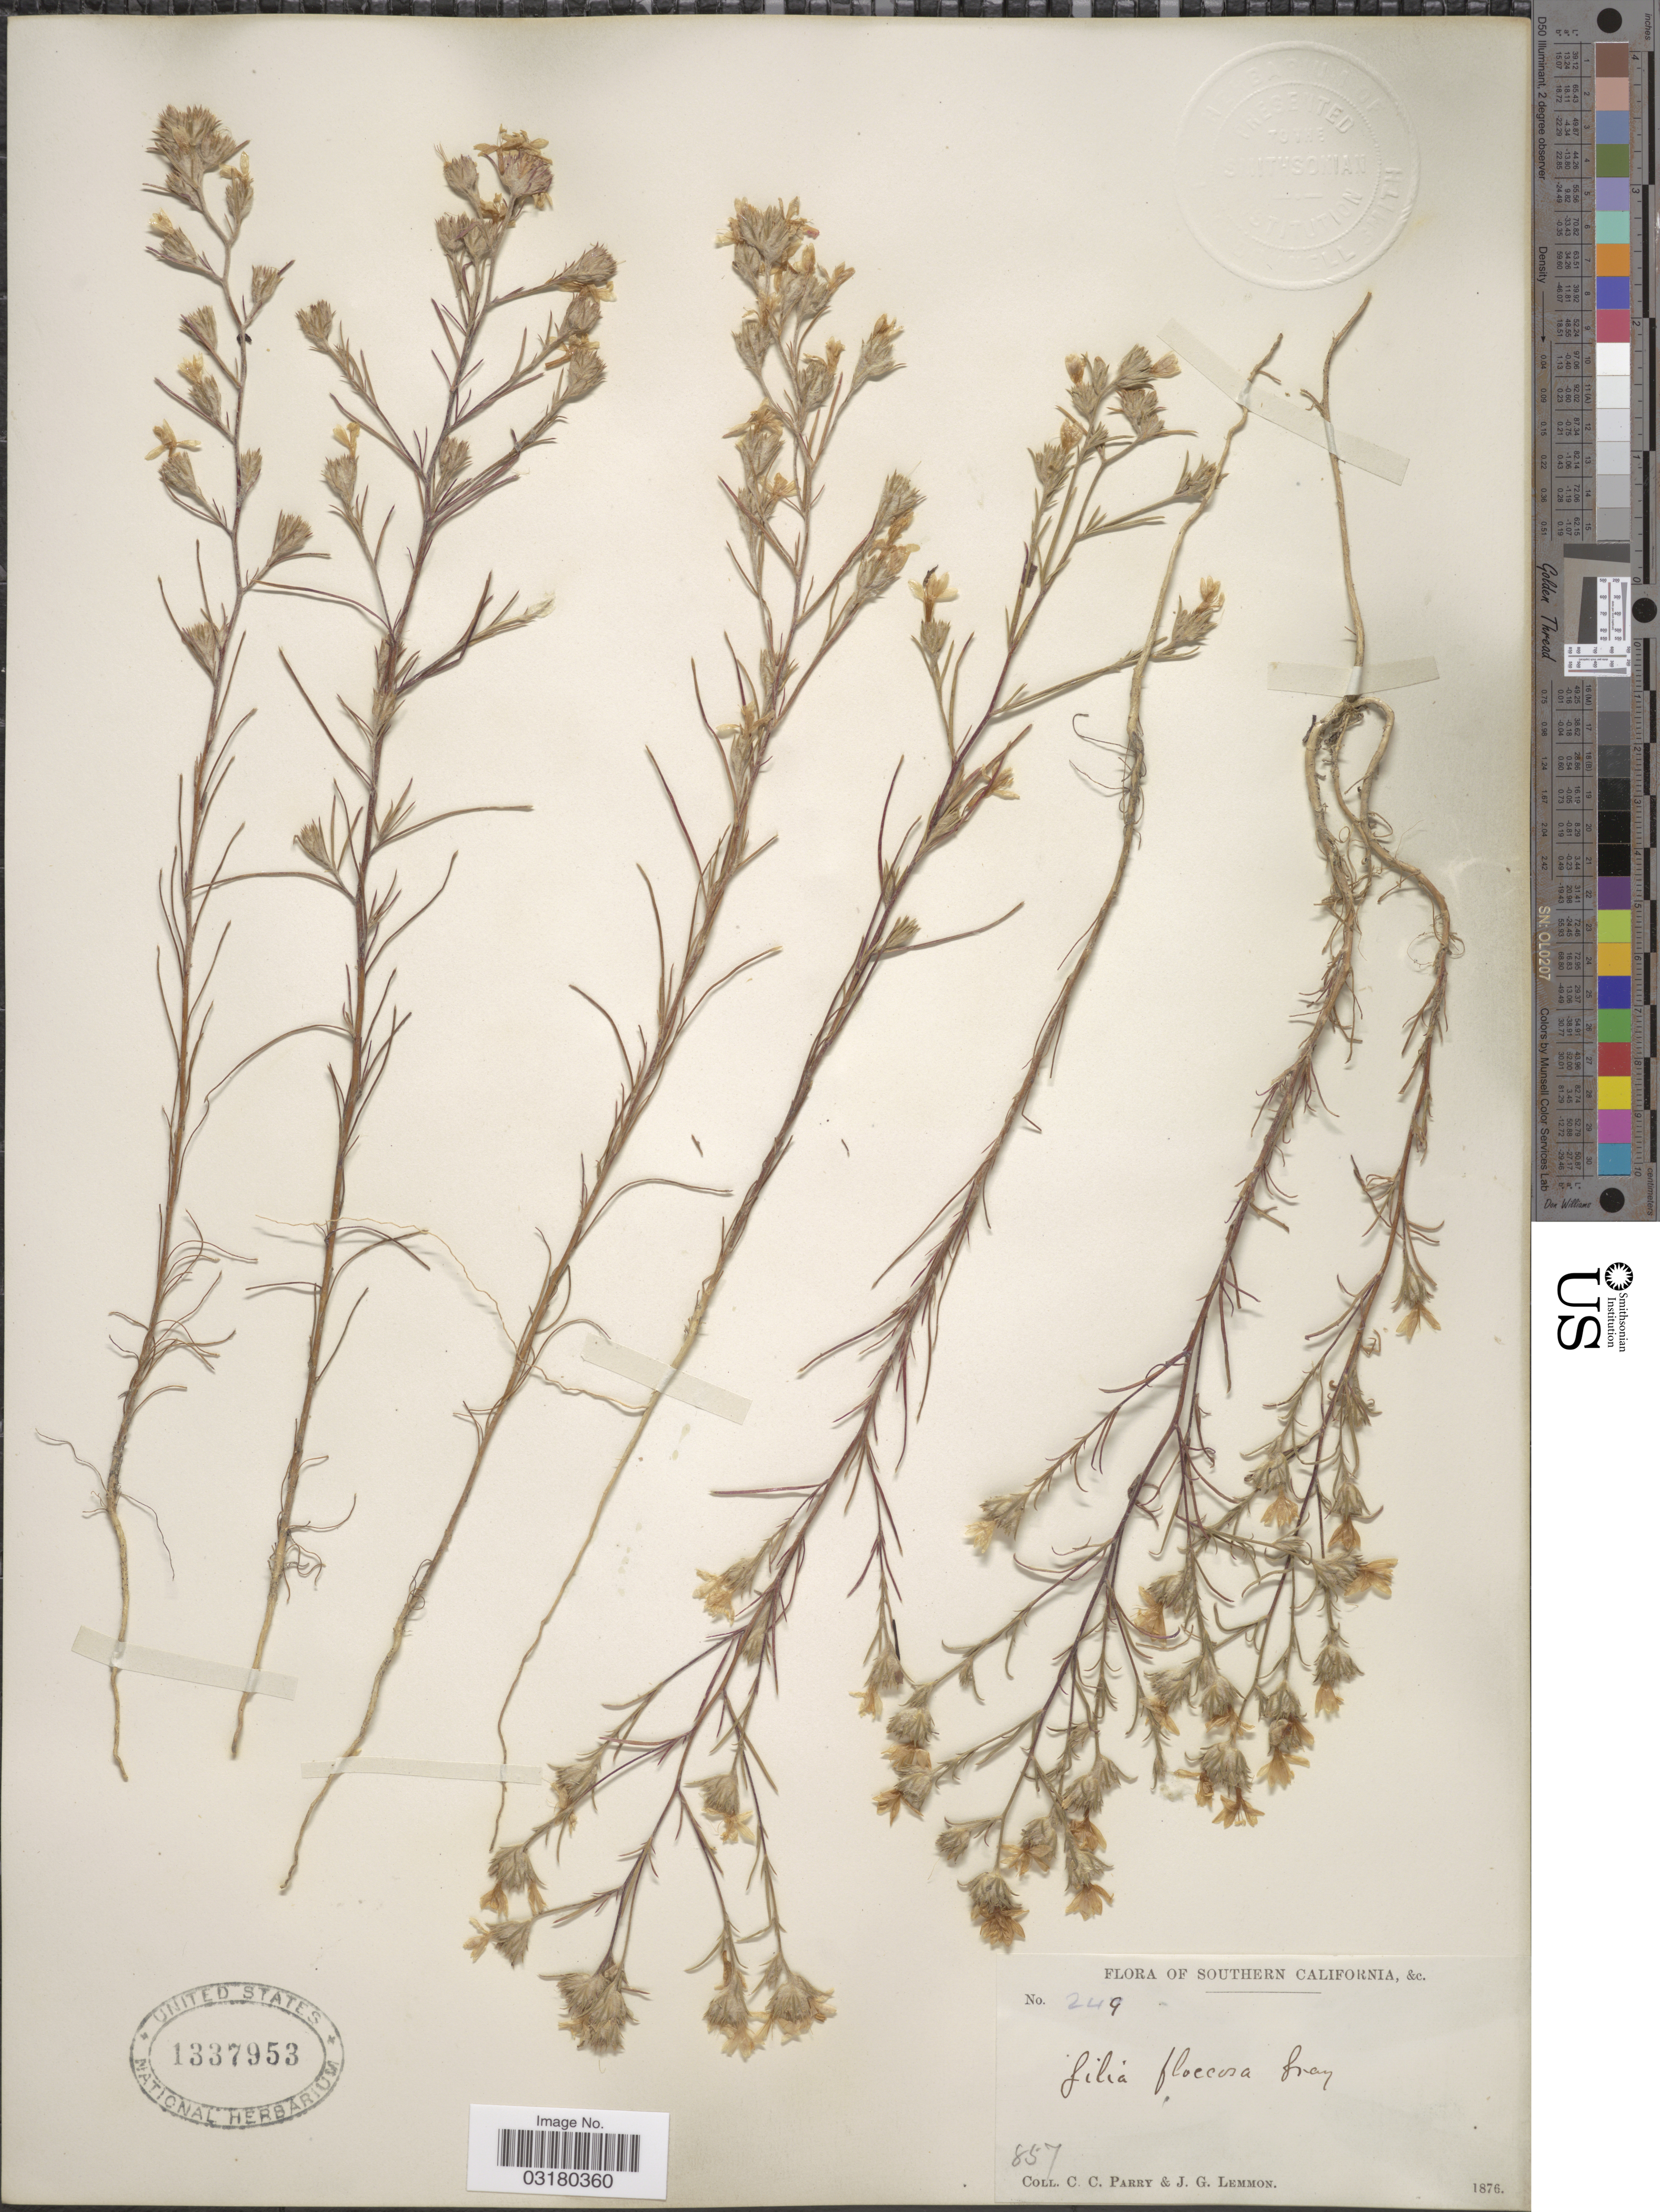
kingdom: Plantae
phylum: Tracheophyta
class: Magnoliopsida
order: Ericales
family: Polemoniaceae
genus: Eriastrum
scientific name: Eriastrum wilcoxii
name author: (A. Nelson) H. Mason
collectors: C. C. Parry & J. Lemmon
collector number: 249/ 857?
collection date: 1876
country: United States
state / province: California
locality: Southern California.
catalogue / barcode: US 1337953